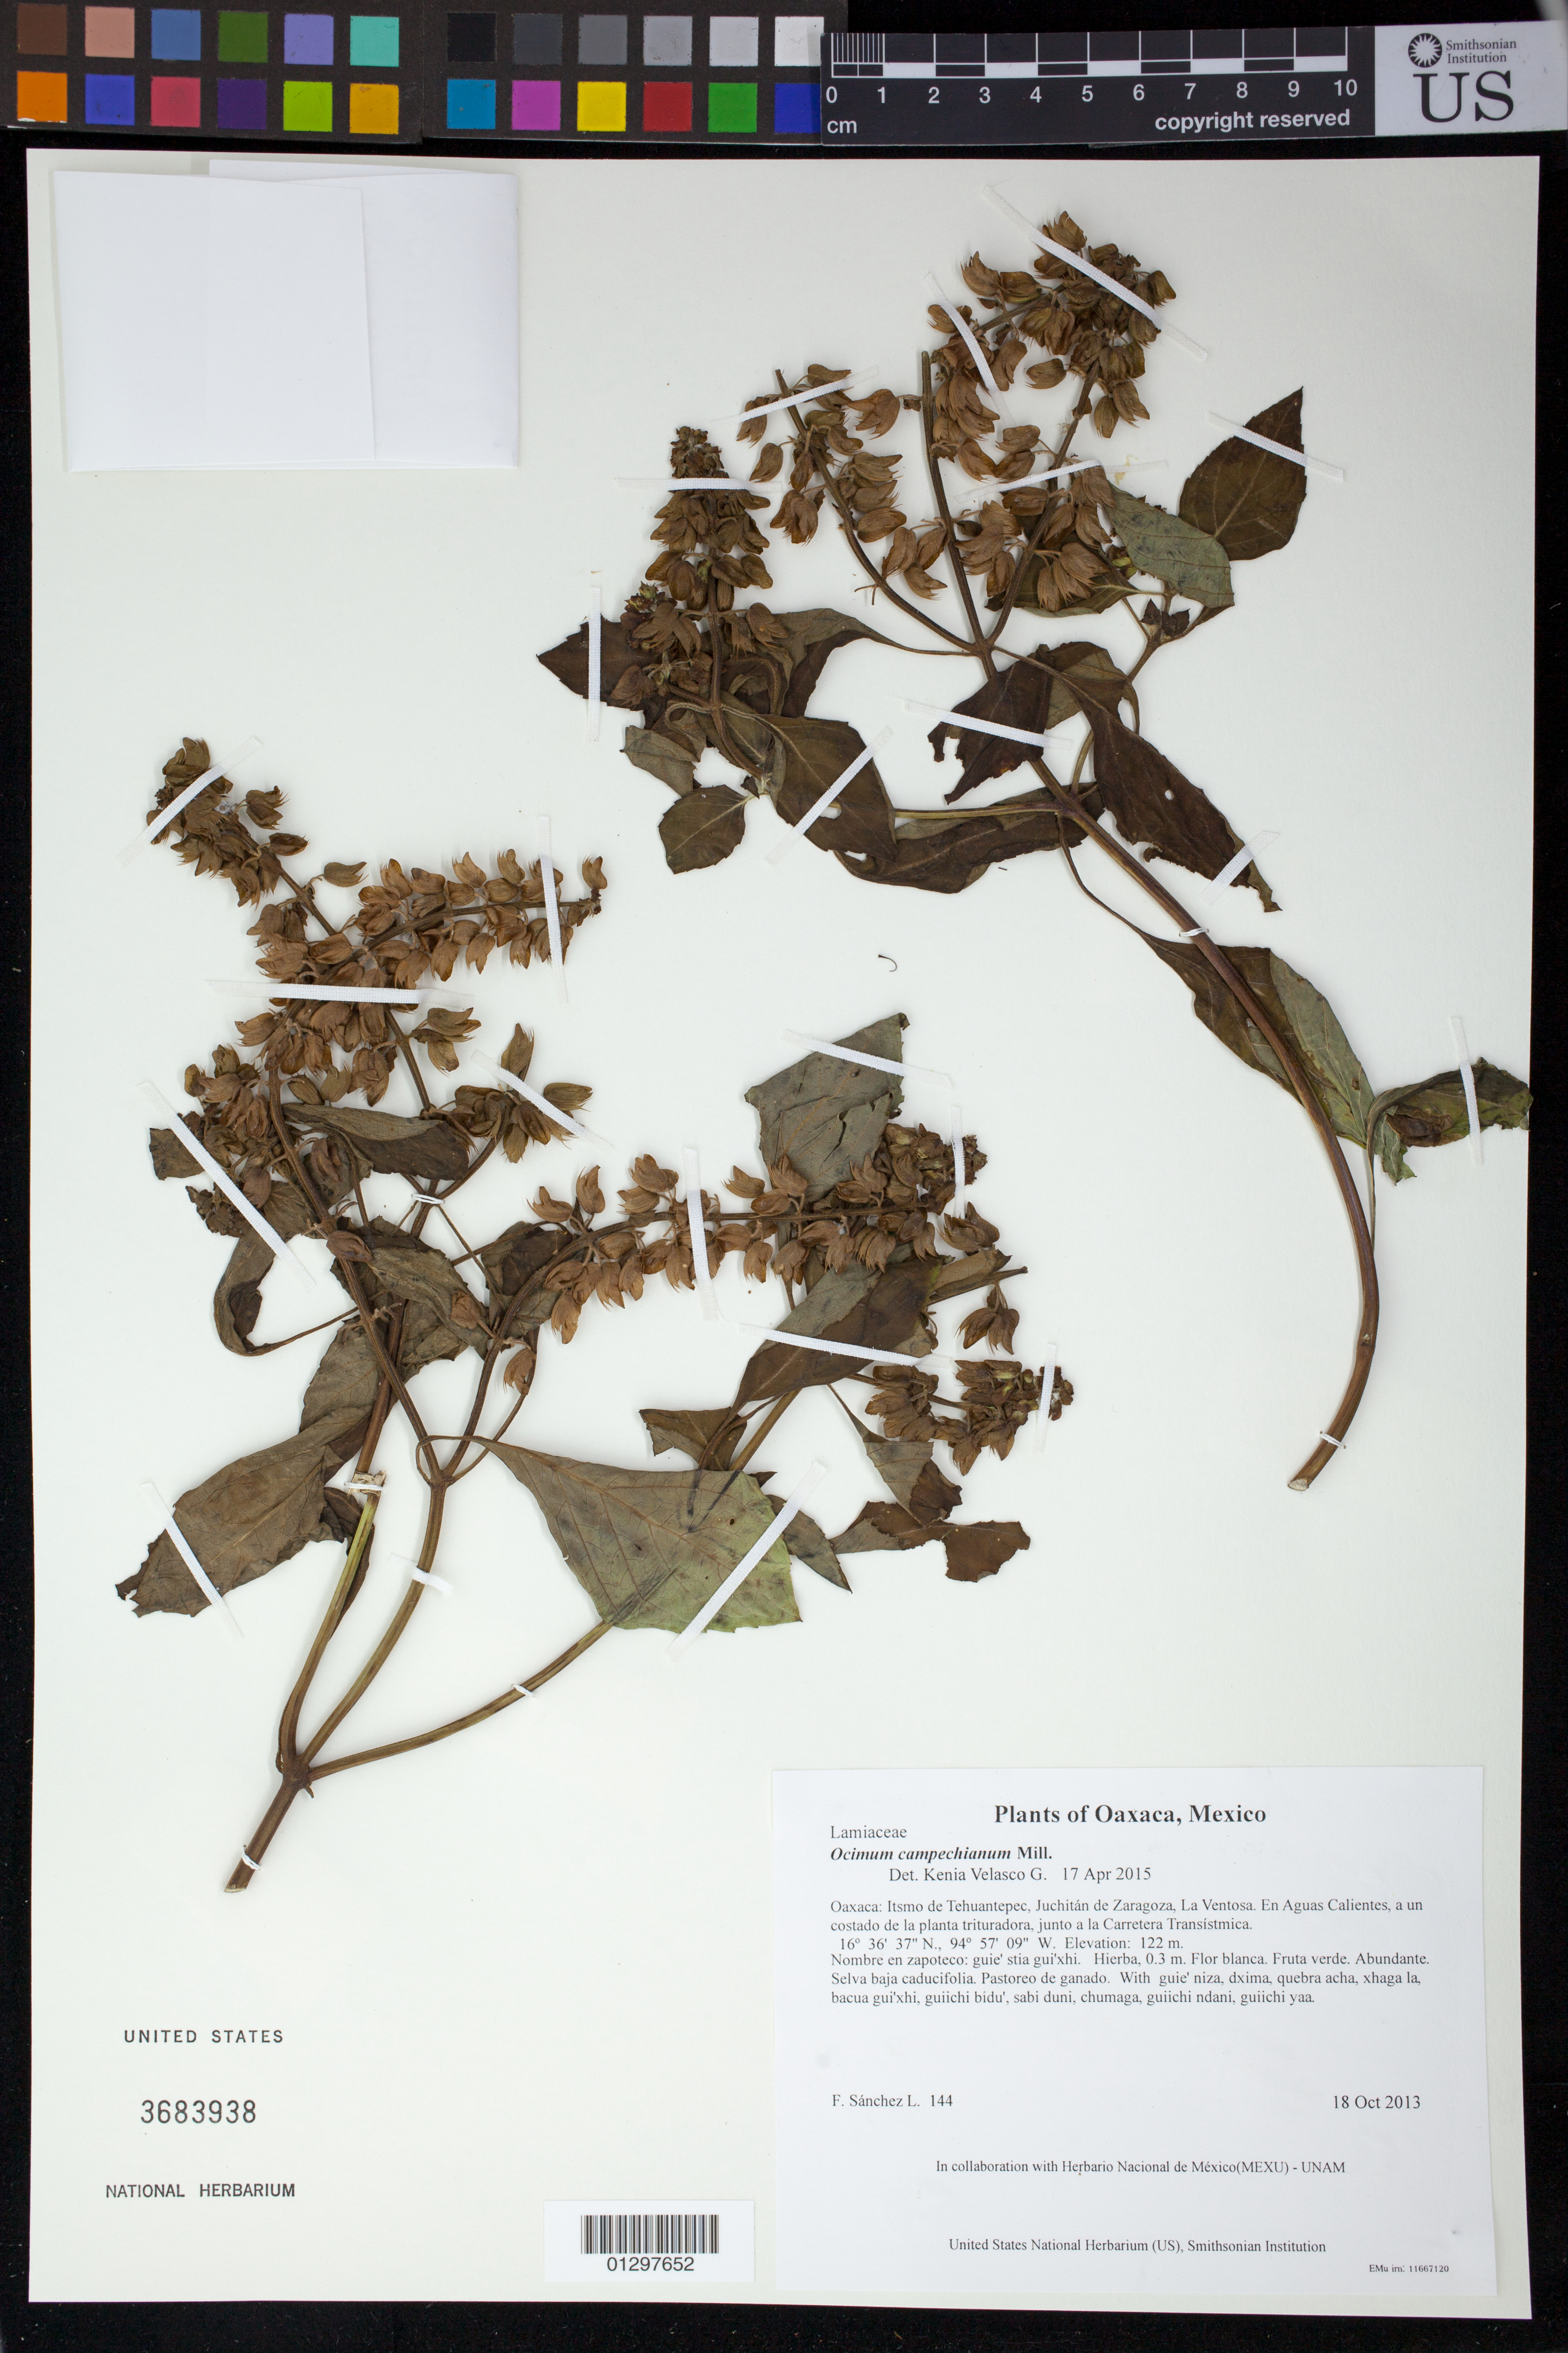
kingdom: Plantae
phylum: Tracheophyta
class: Magnoliopsida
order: Lamiales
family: Lamiaceae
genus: Ocimum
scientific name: Ocimum campechianum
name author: Mill.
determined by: Velasco G., Kenia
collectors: F. Sánchez L.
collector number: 144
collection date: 2013-10-18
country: Mexico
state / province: Oaxaca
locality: Itsmo de Tehuantepec, Juchitán de Zaragoza, La Ventosa. En Aguas Calientes, a un costado de la planta trituradora, junto a la Carretera Transístmica.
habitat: Selva baja caducifolia. Pastoreo de ganado.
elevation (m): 122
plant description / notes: MEXU, US; Guixi bandaga. 0.3 m. Guie' naquichi'. Cuaananaxhi naga'. Stale.; albaca de monte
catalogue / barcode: US 3683938